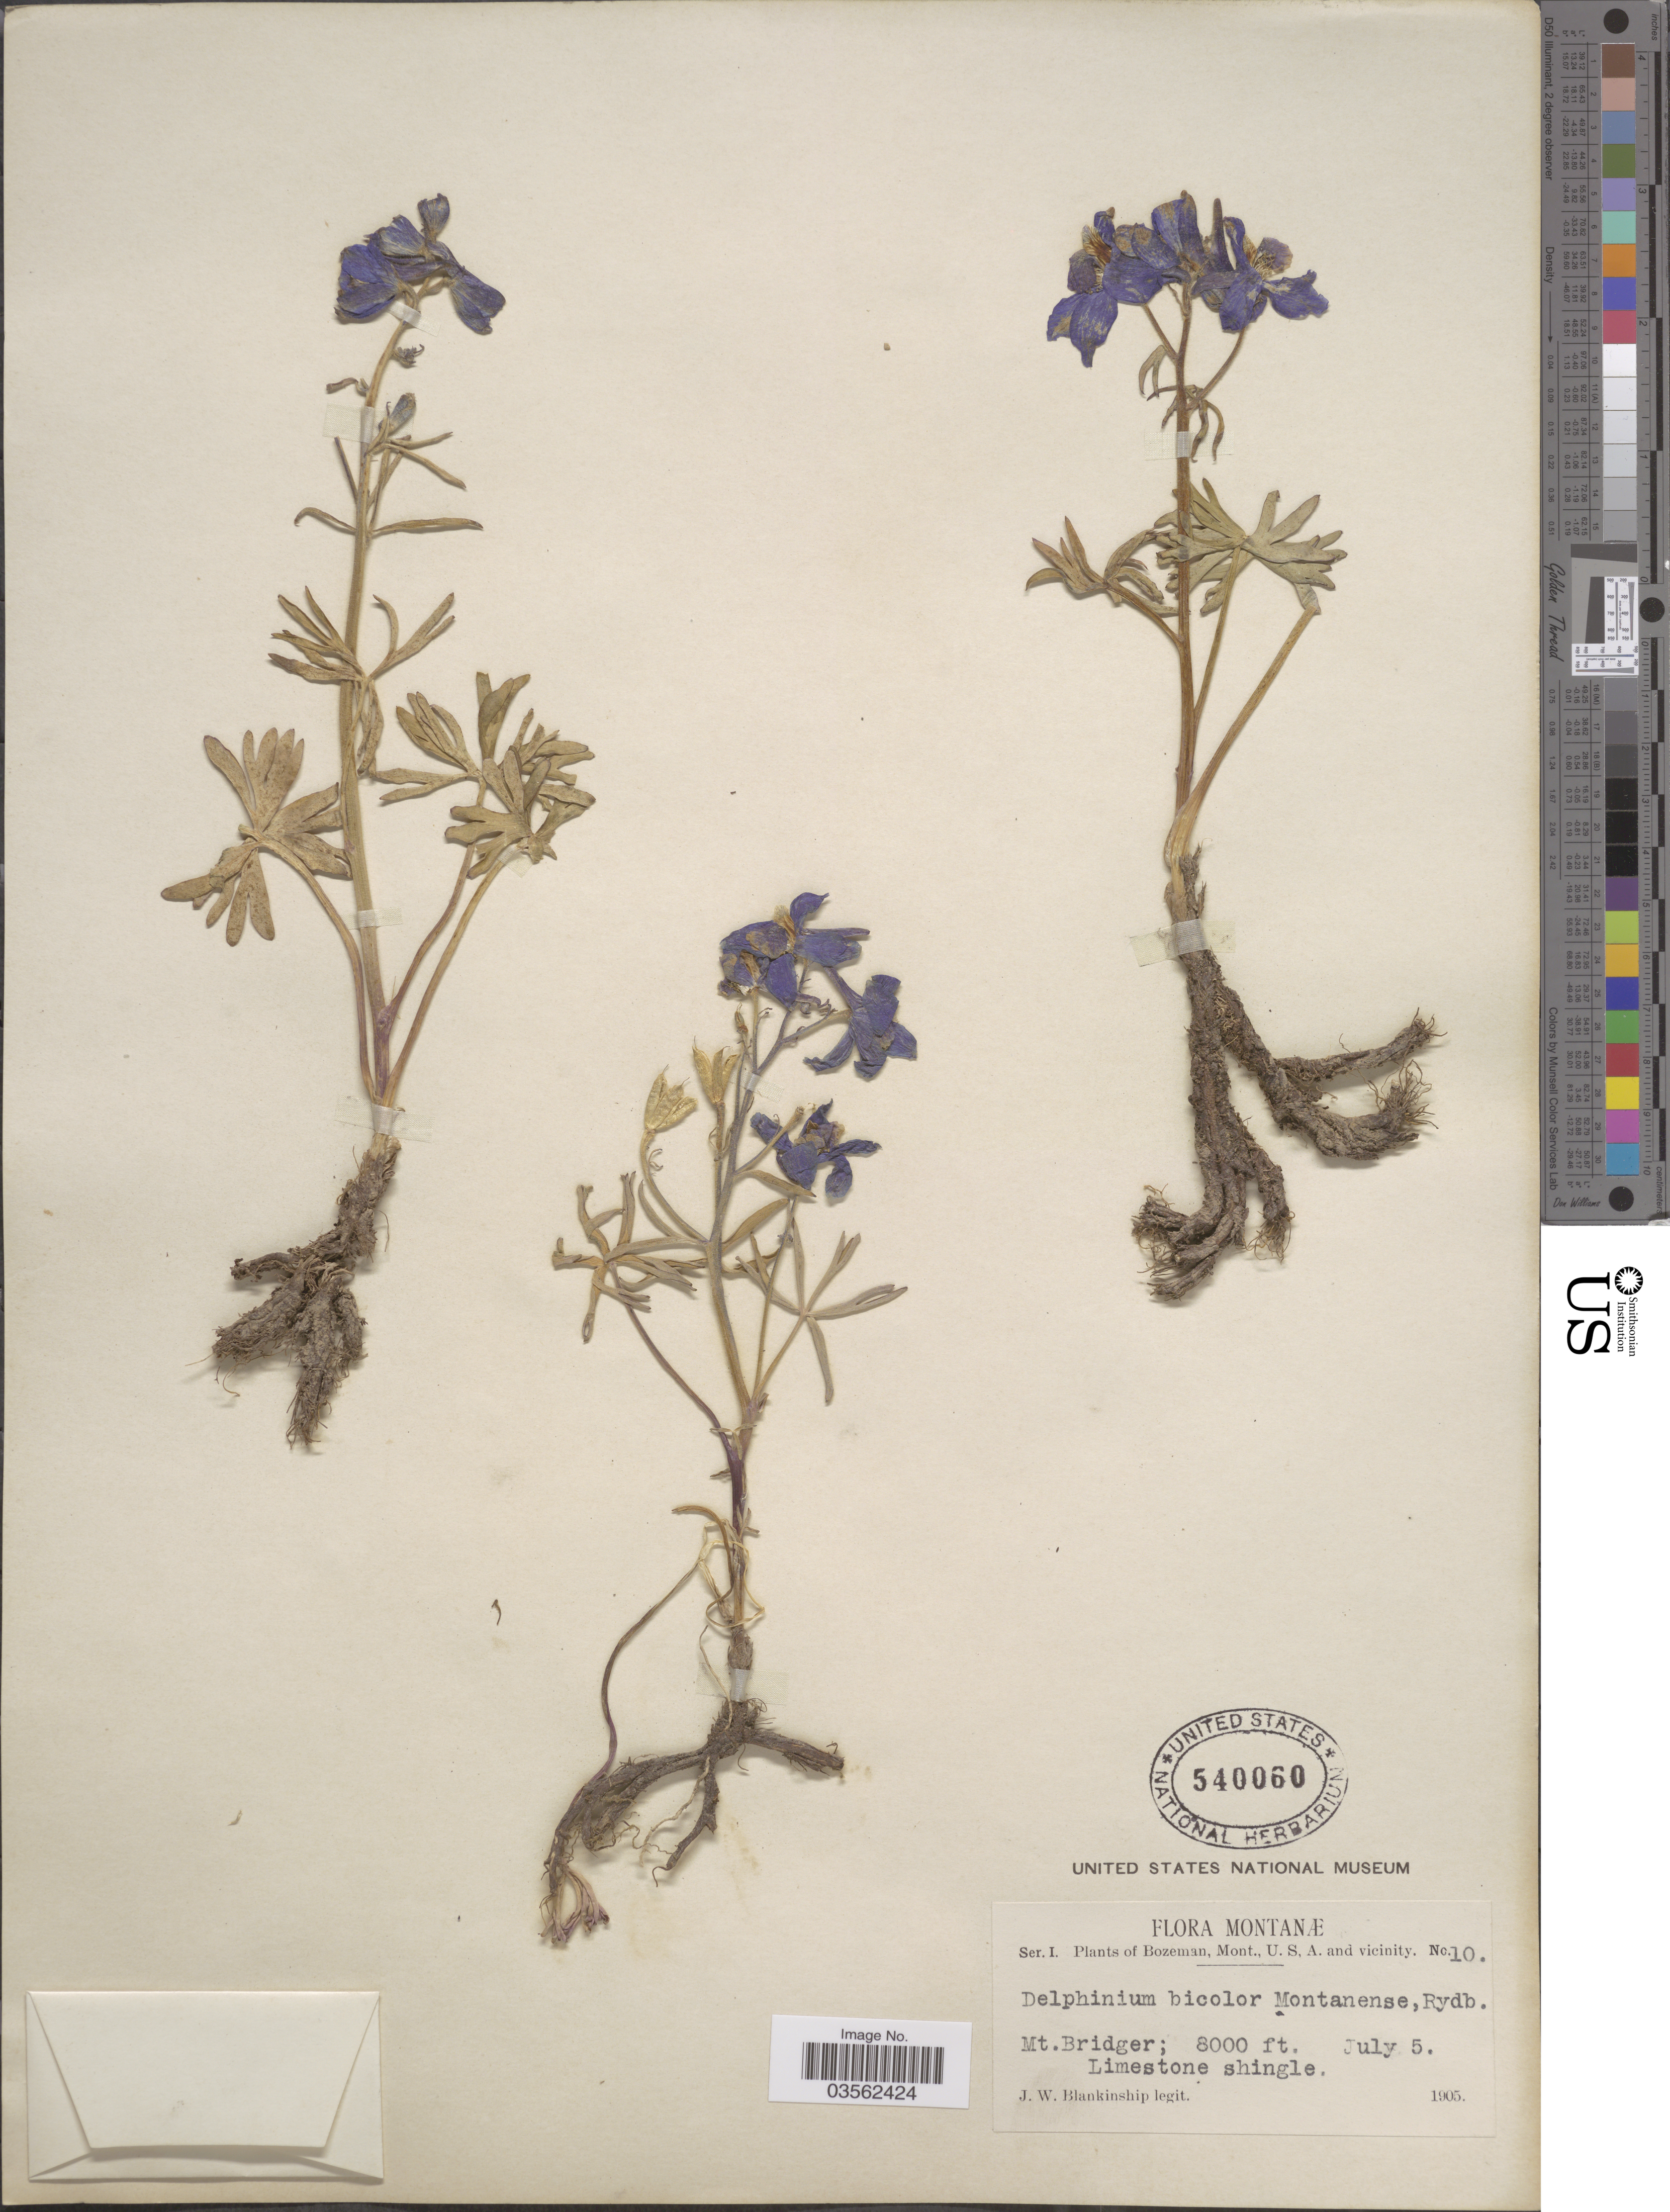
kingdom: Plantae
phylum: Tracheophyta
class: Magnoliopsida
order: Ranunculales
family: Ranunculaceae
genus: Delphinium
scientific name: Delphinium bicolor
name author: Nutt.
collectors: J. W. Blankinship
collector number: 10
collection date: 1905-07-05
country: United States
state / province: Montana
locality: Bozeman, U.S.A. and vicinity. Mt. Bridger.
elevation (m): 2438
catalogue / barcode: US 540060